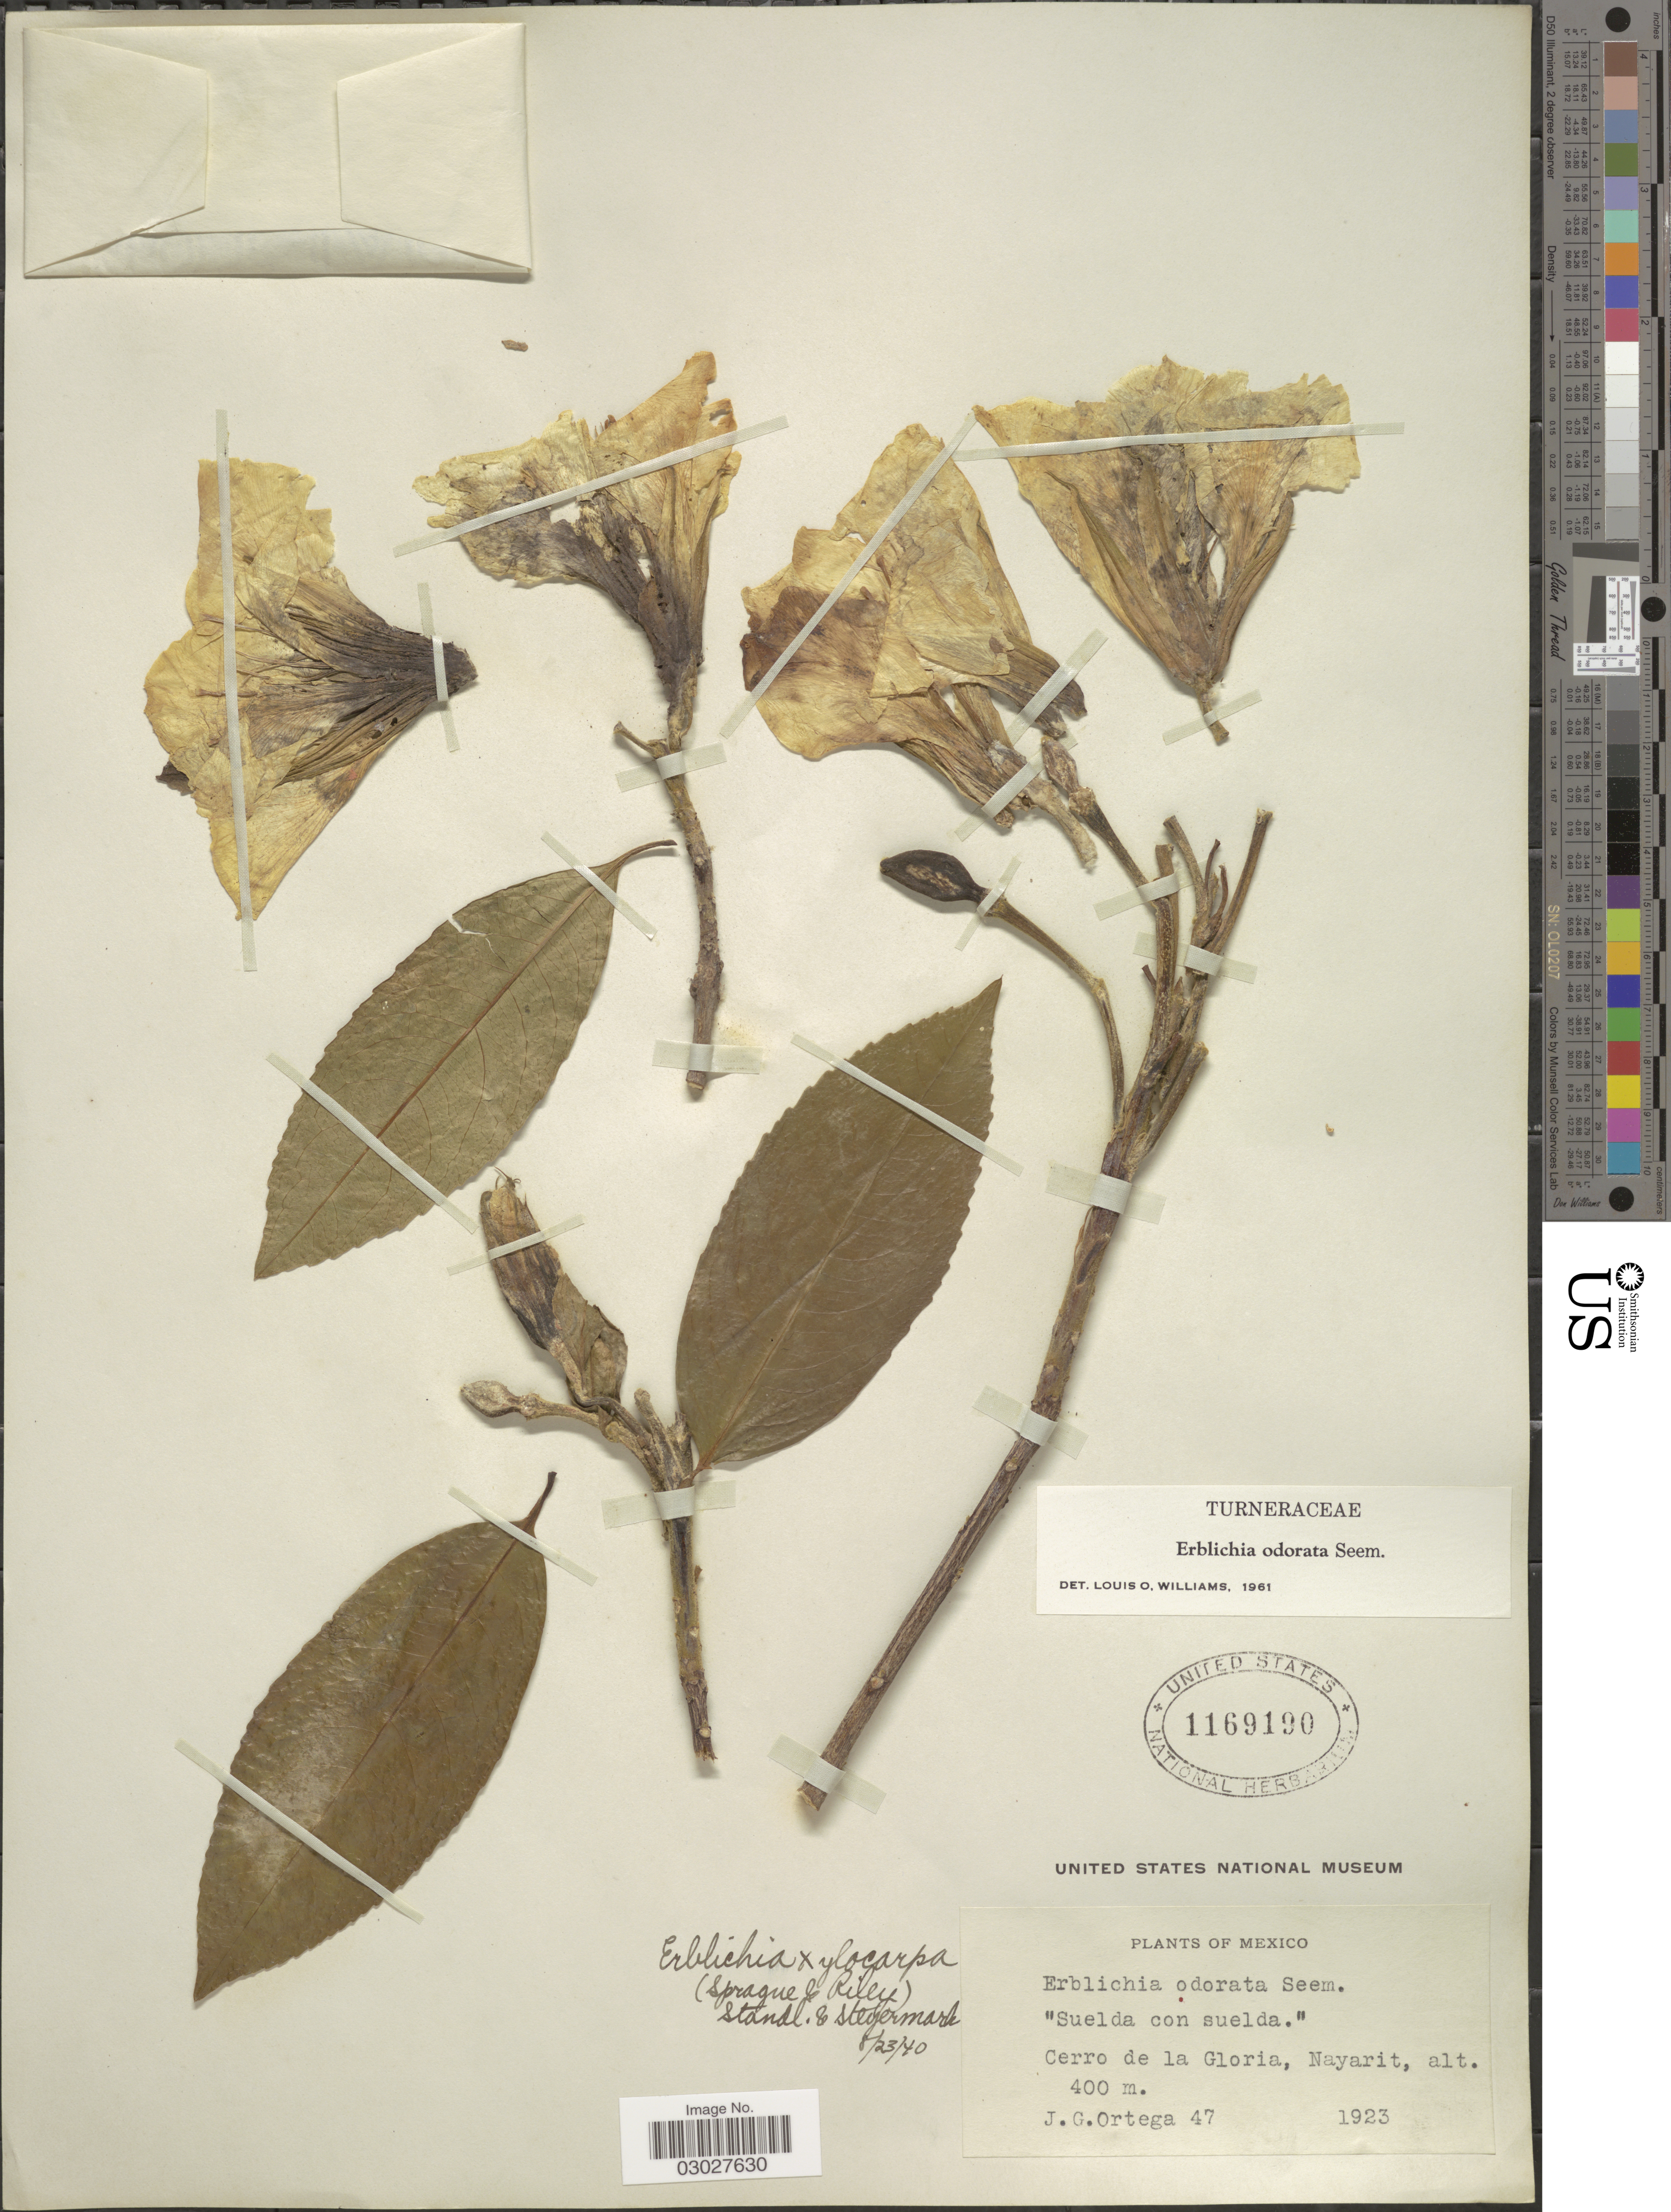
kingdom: Plantae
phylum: Tracheophyta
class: Magnoliopsida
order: Malpighiales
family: Turneraceae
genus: Erblichia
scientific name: Erblichia odorata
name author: Seem.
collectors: J. Ortega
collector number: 47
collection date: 1923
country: Mexico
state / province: Nayarit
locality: Cerro de la Gloria.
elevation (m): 400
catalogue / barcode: US 1169190